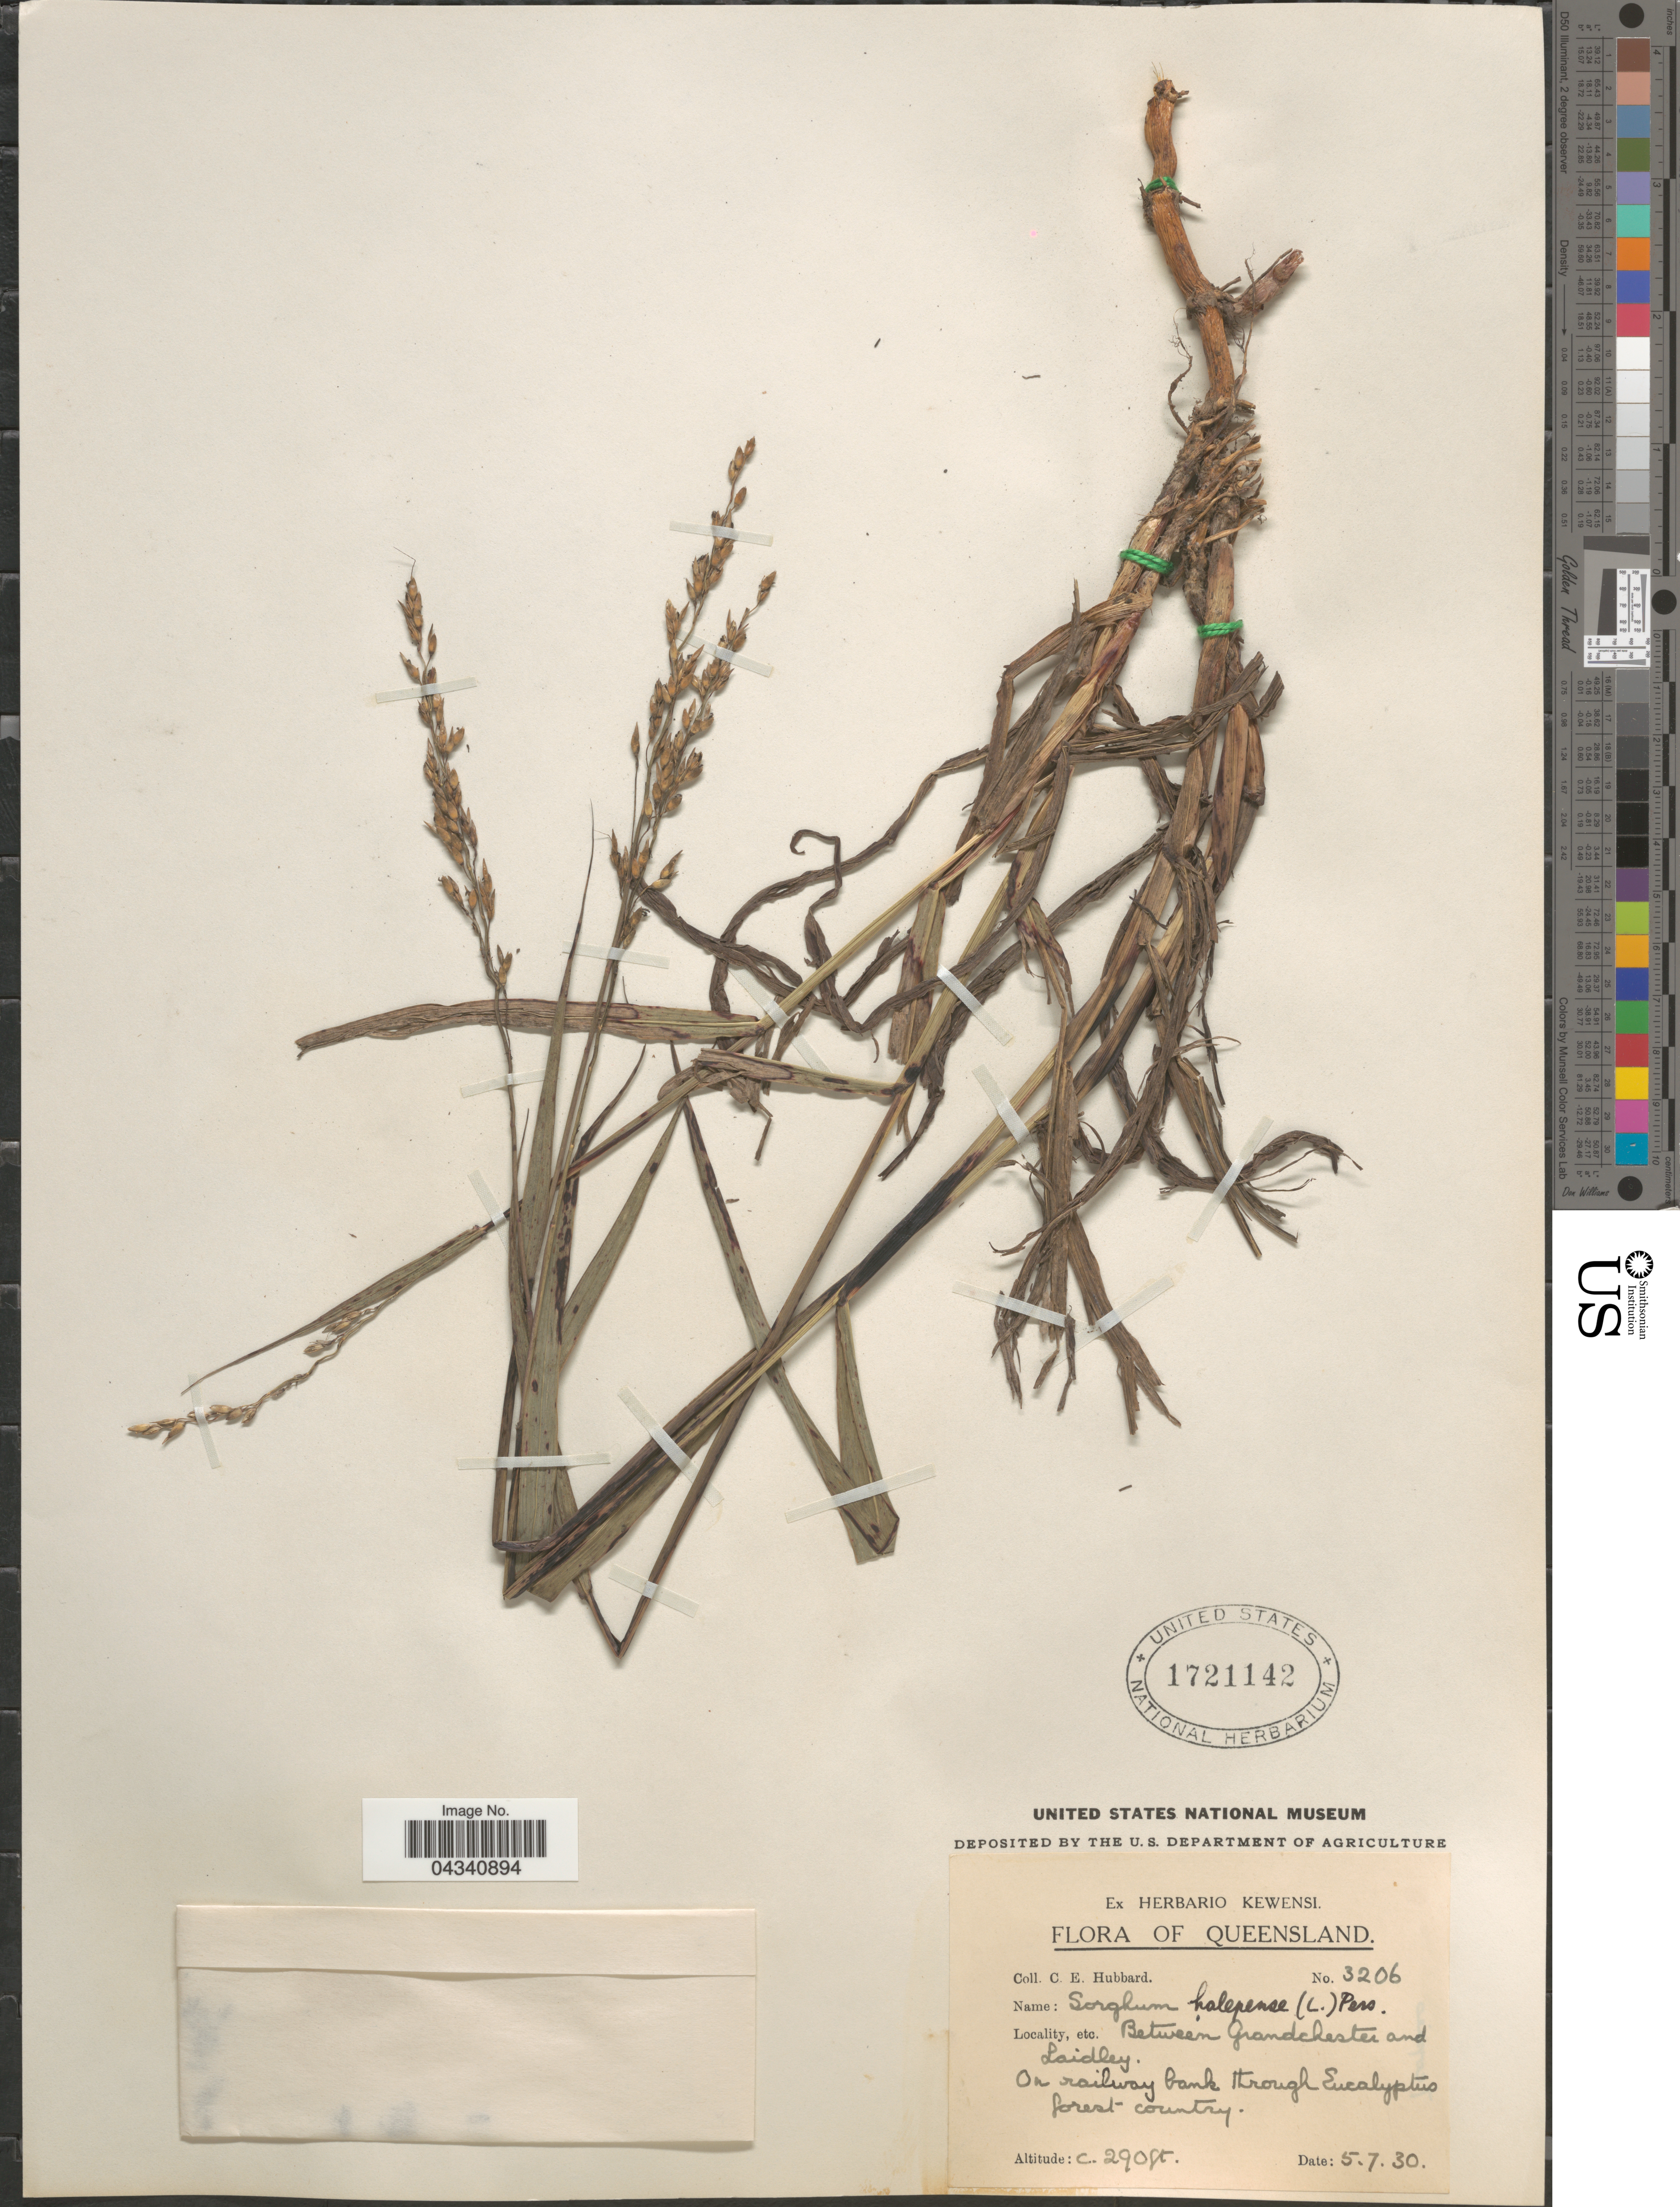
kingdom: Plantae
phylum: Tracheophyta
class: Liliopsida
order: Poales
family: Poaceae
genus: Sorghum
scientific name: Sorghum halepense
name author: (L.) Pers.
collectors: C. E. Hubbard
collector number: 3206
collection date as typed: Transcribed d/m/y: 5/7/30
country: Australia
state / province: Queensland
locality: Between Grandchester and Laidley. On railway bank through Eucalyptus forest country.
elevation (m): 88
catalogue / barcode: US 1721142